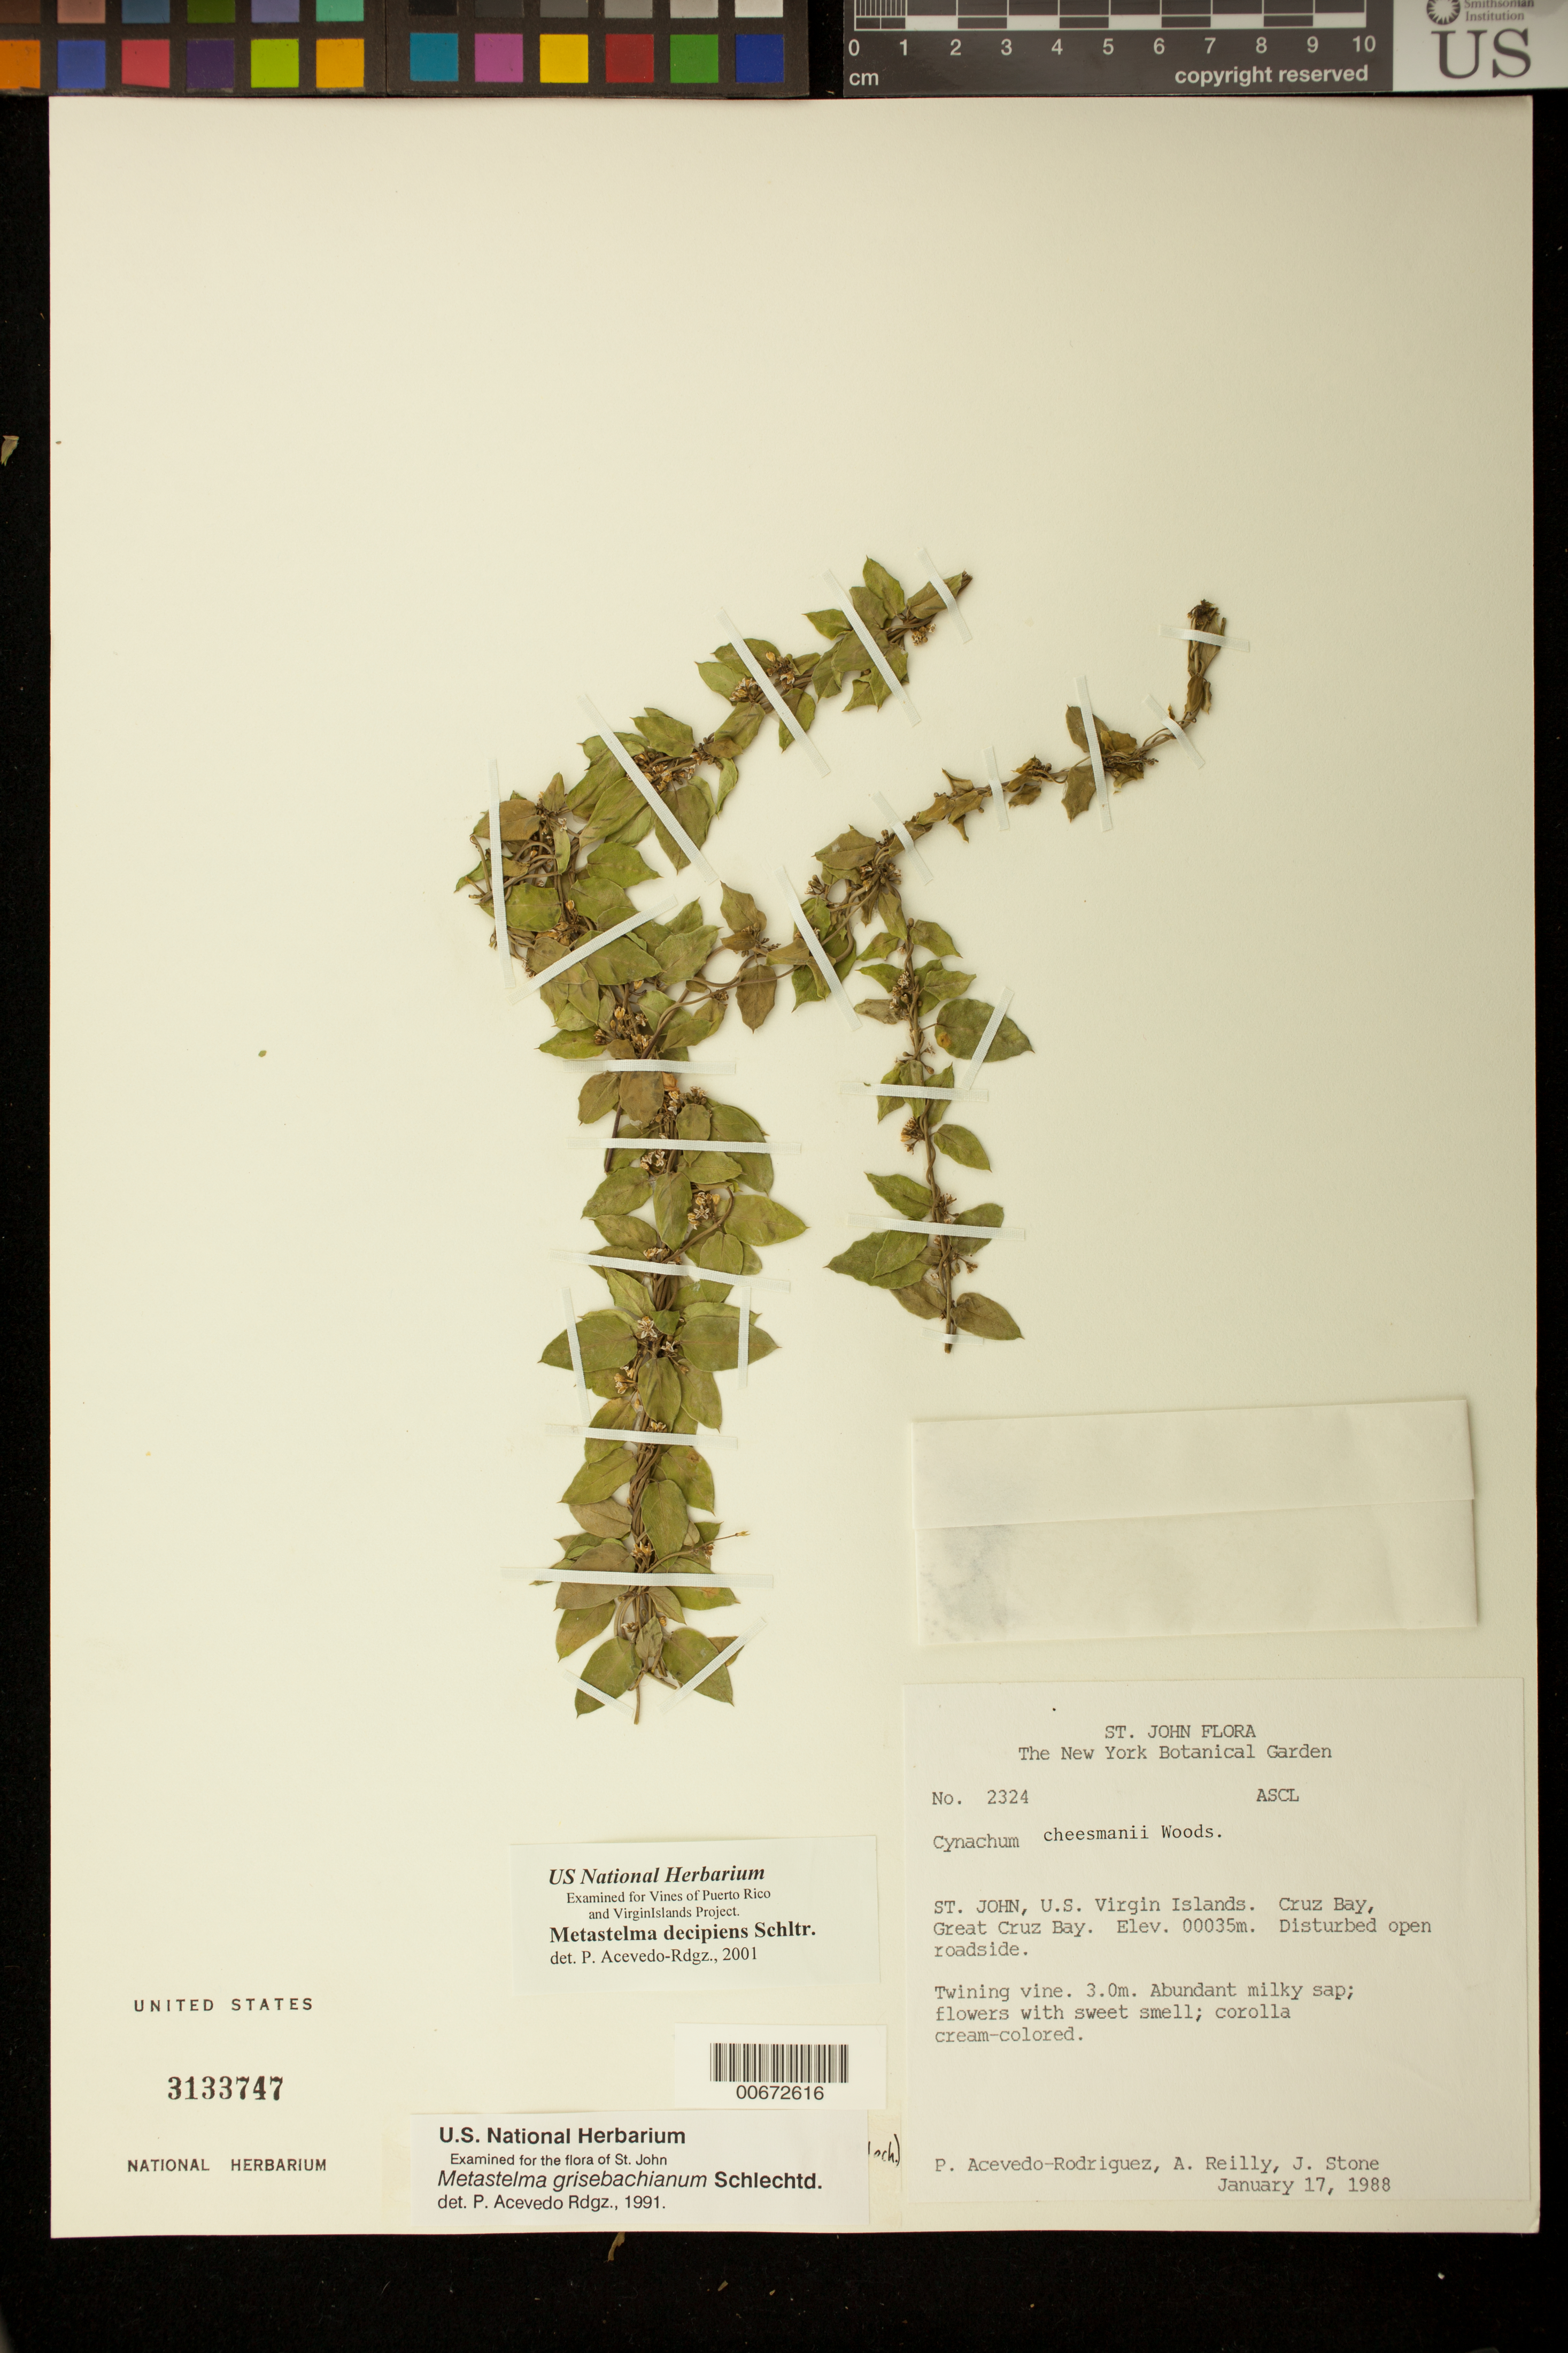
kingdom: Plantae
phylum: Tracheophyta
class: Magnoliopsida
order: Gentianales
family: Apocynaceae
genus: Metastelma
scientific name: Metastelma decipiens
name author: Schltr.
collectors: P. Acevedo-Rodr., A. Reilly & J. Stone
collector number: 2324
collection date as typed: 17 Jan 1988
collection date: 1988-01-17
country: U.S. Virgin Islands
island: St. John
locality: Cruz Bay Quarter; Great Cruz Bay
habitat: Disturbed open roadside.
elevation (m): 35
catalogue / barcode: US 3133747